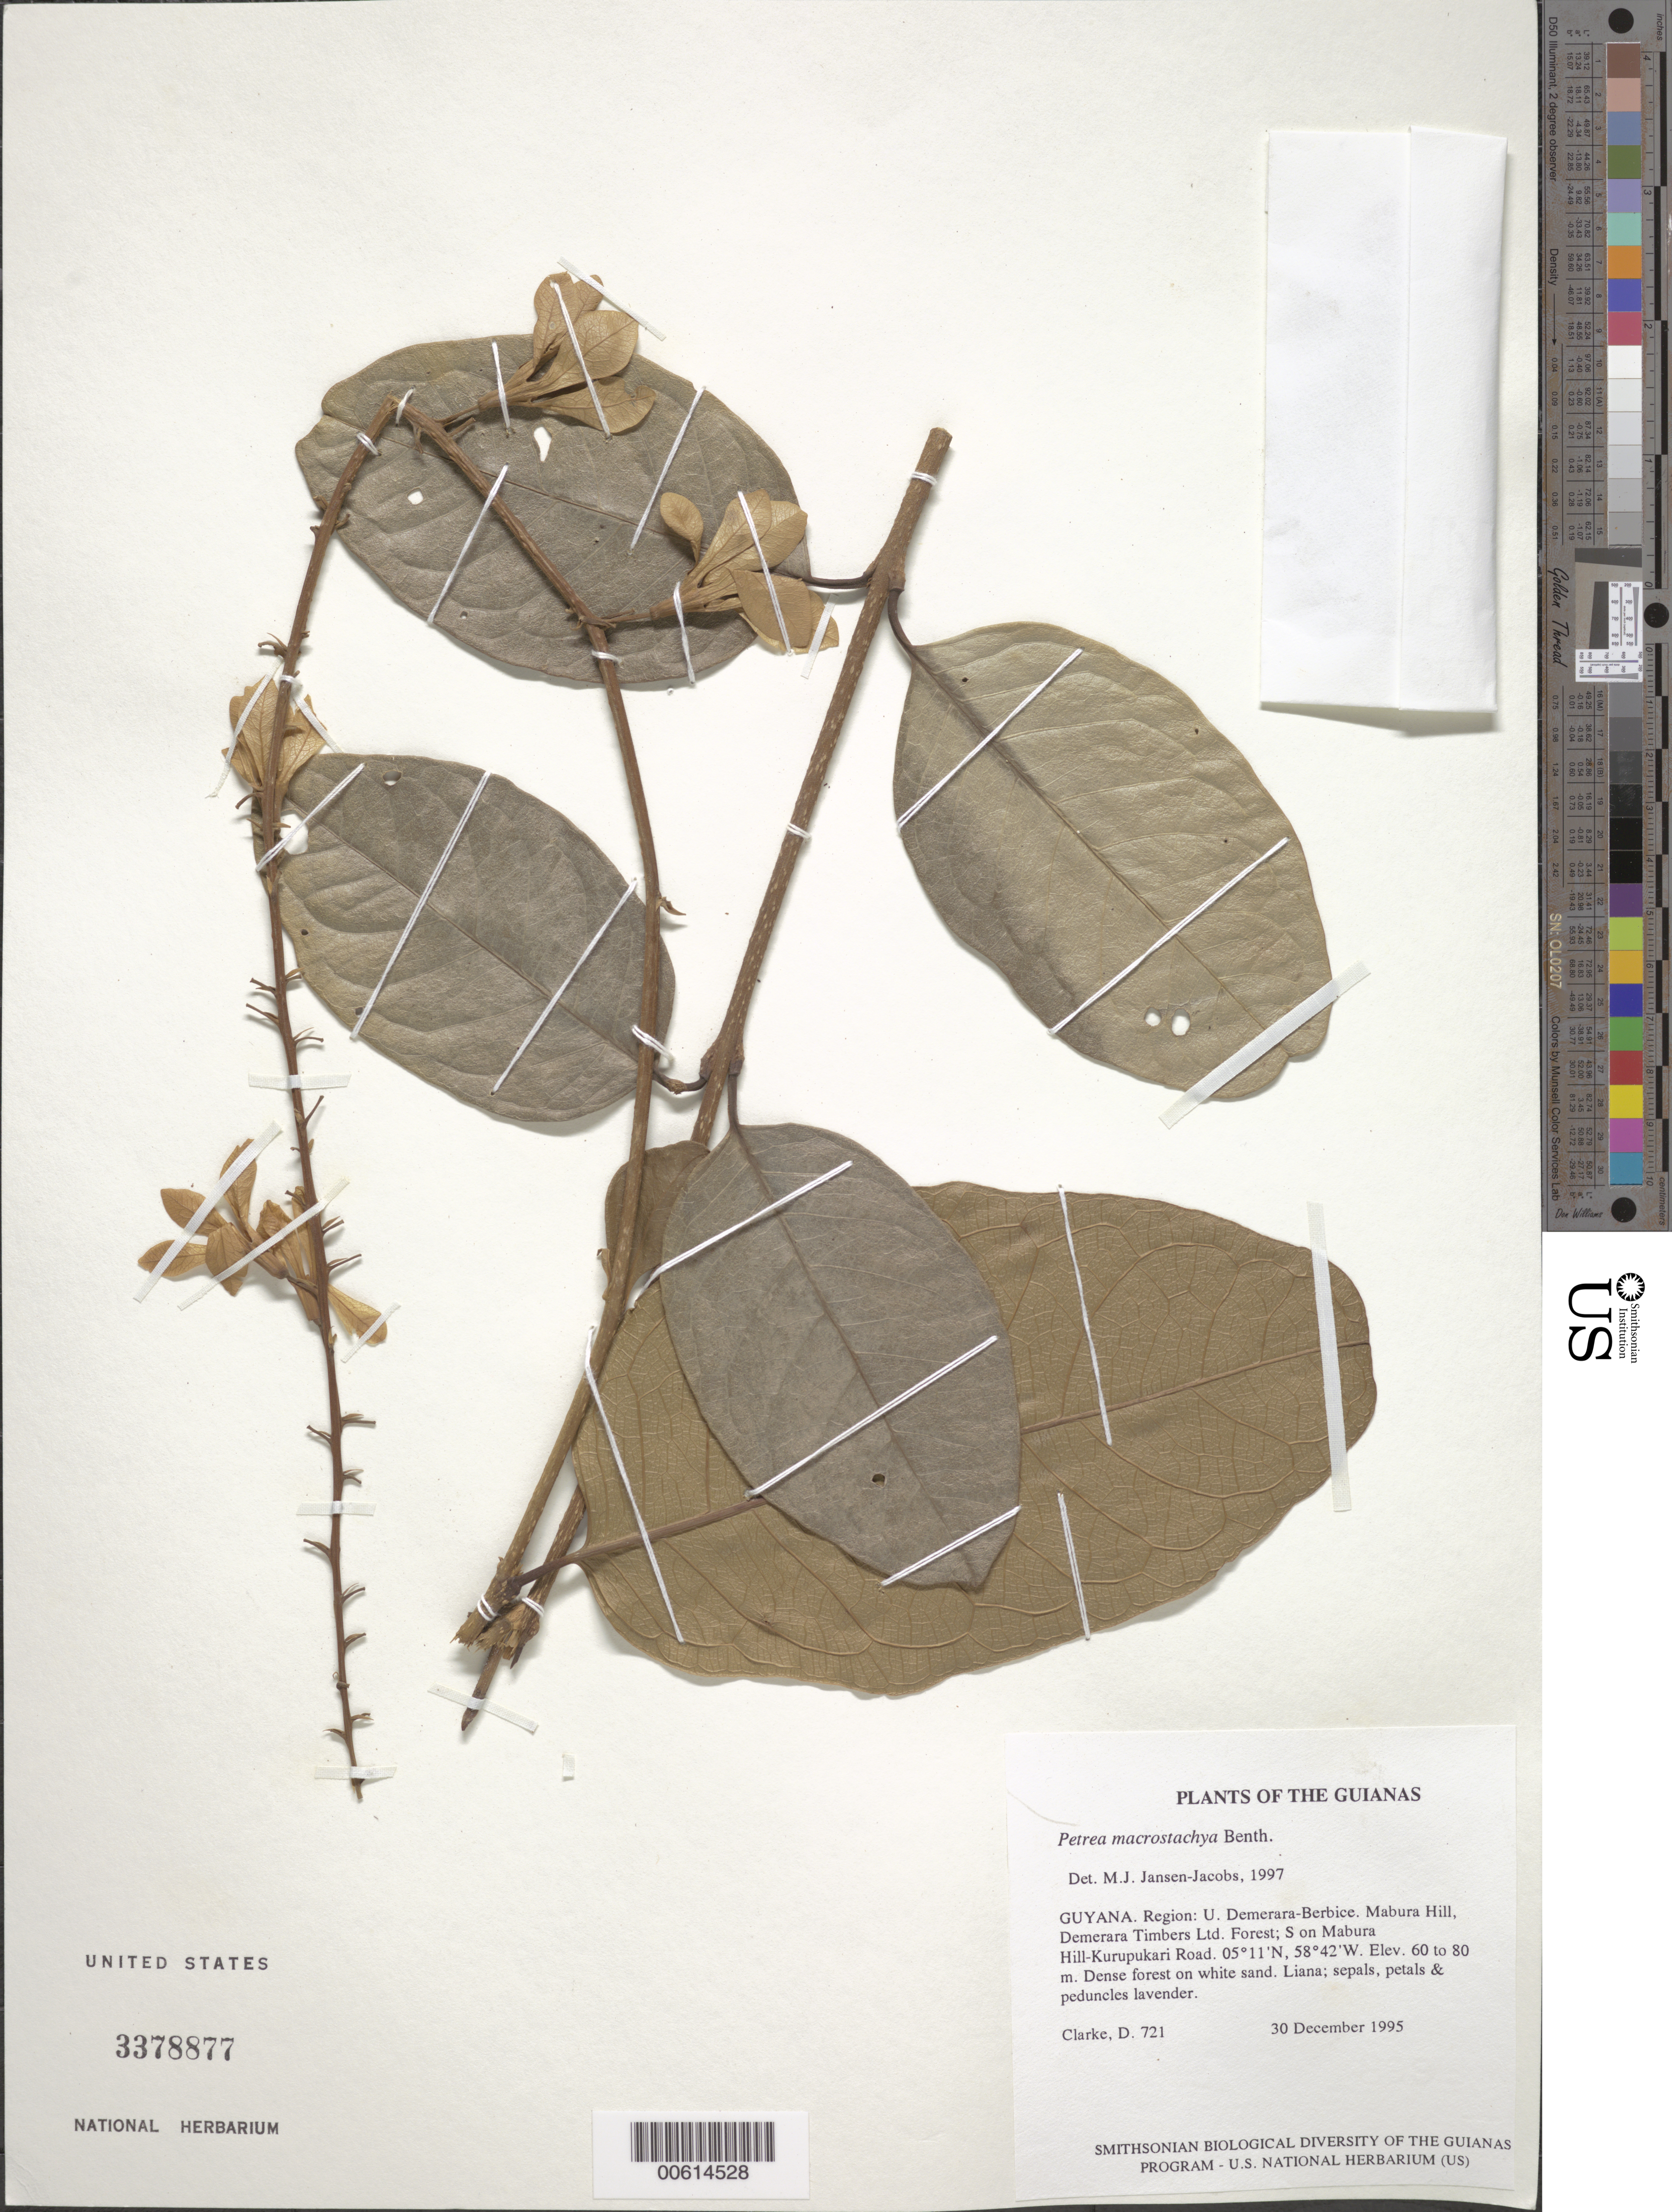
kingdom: Plantae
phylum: Tracheophyta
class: Magnoliopsida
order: Lamiales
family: Verbenaceae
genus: Petrea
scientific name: Petrea macrostachya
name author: Benth.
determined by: Jansen-Jacobs, M. J., (U), Nationaal Herbarium Nederland, Utrecht University branch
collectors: H. D. Clarke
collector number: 721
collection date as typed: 30 December 1995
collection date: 1995-12-30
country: Guyana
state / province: U. Demerara-Berbice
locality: Mabura Hill, Demerara Timbers Ltd. Forest; S on Mabura Hill-Kurupukari Road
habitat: Dense forest on white sand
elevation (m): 60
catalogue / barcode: US 3378877